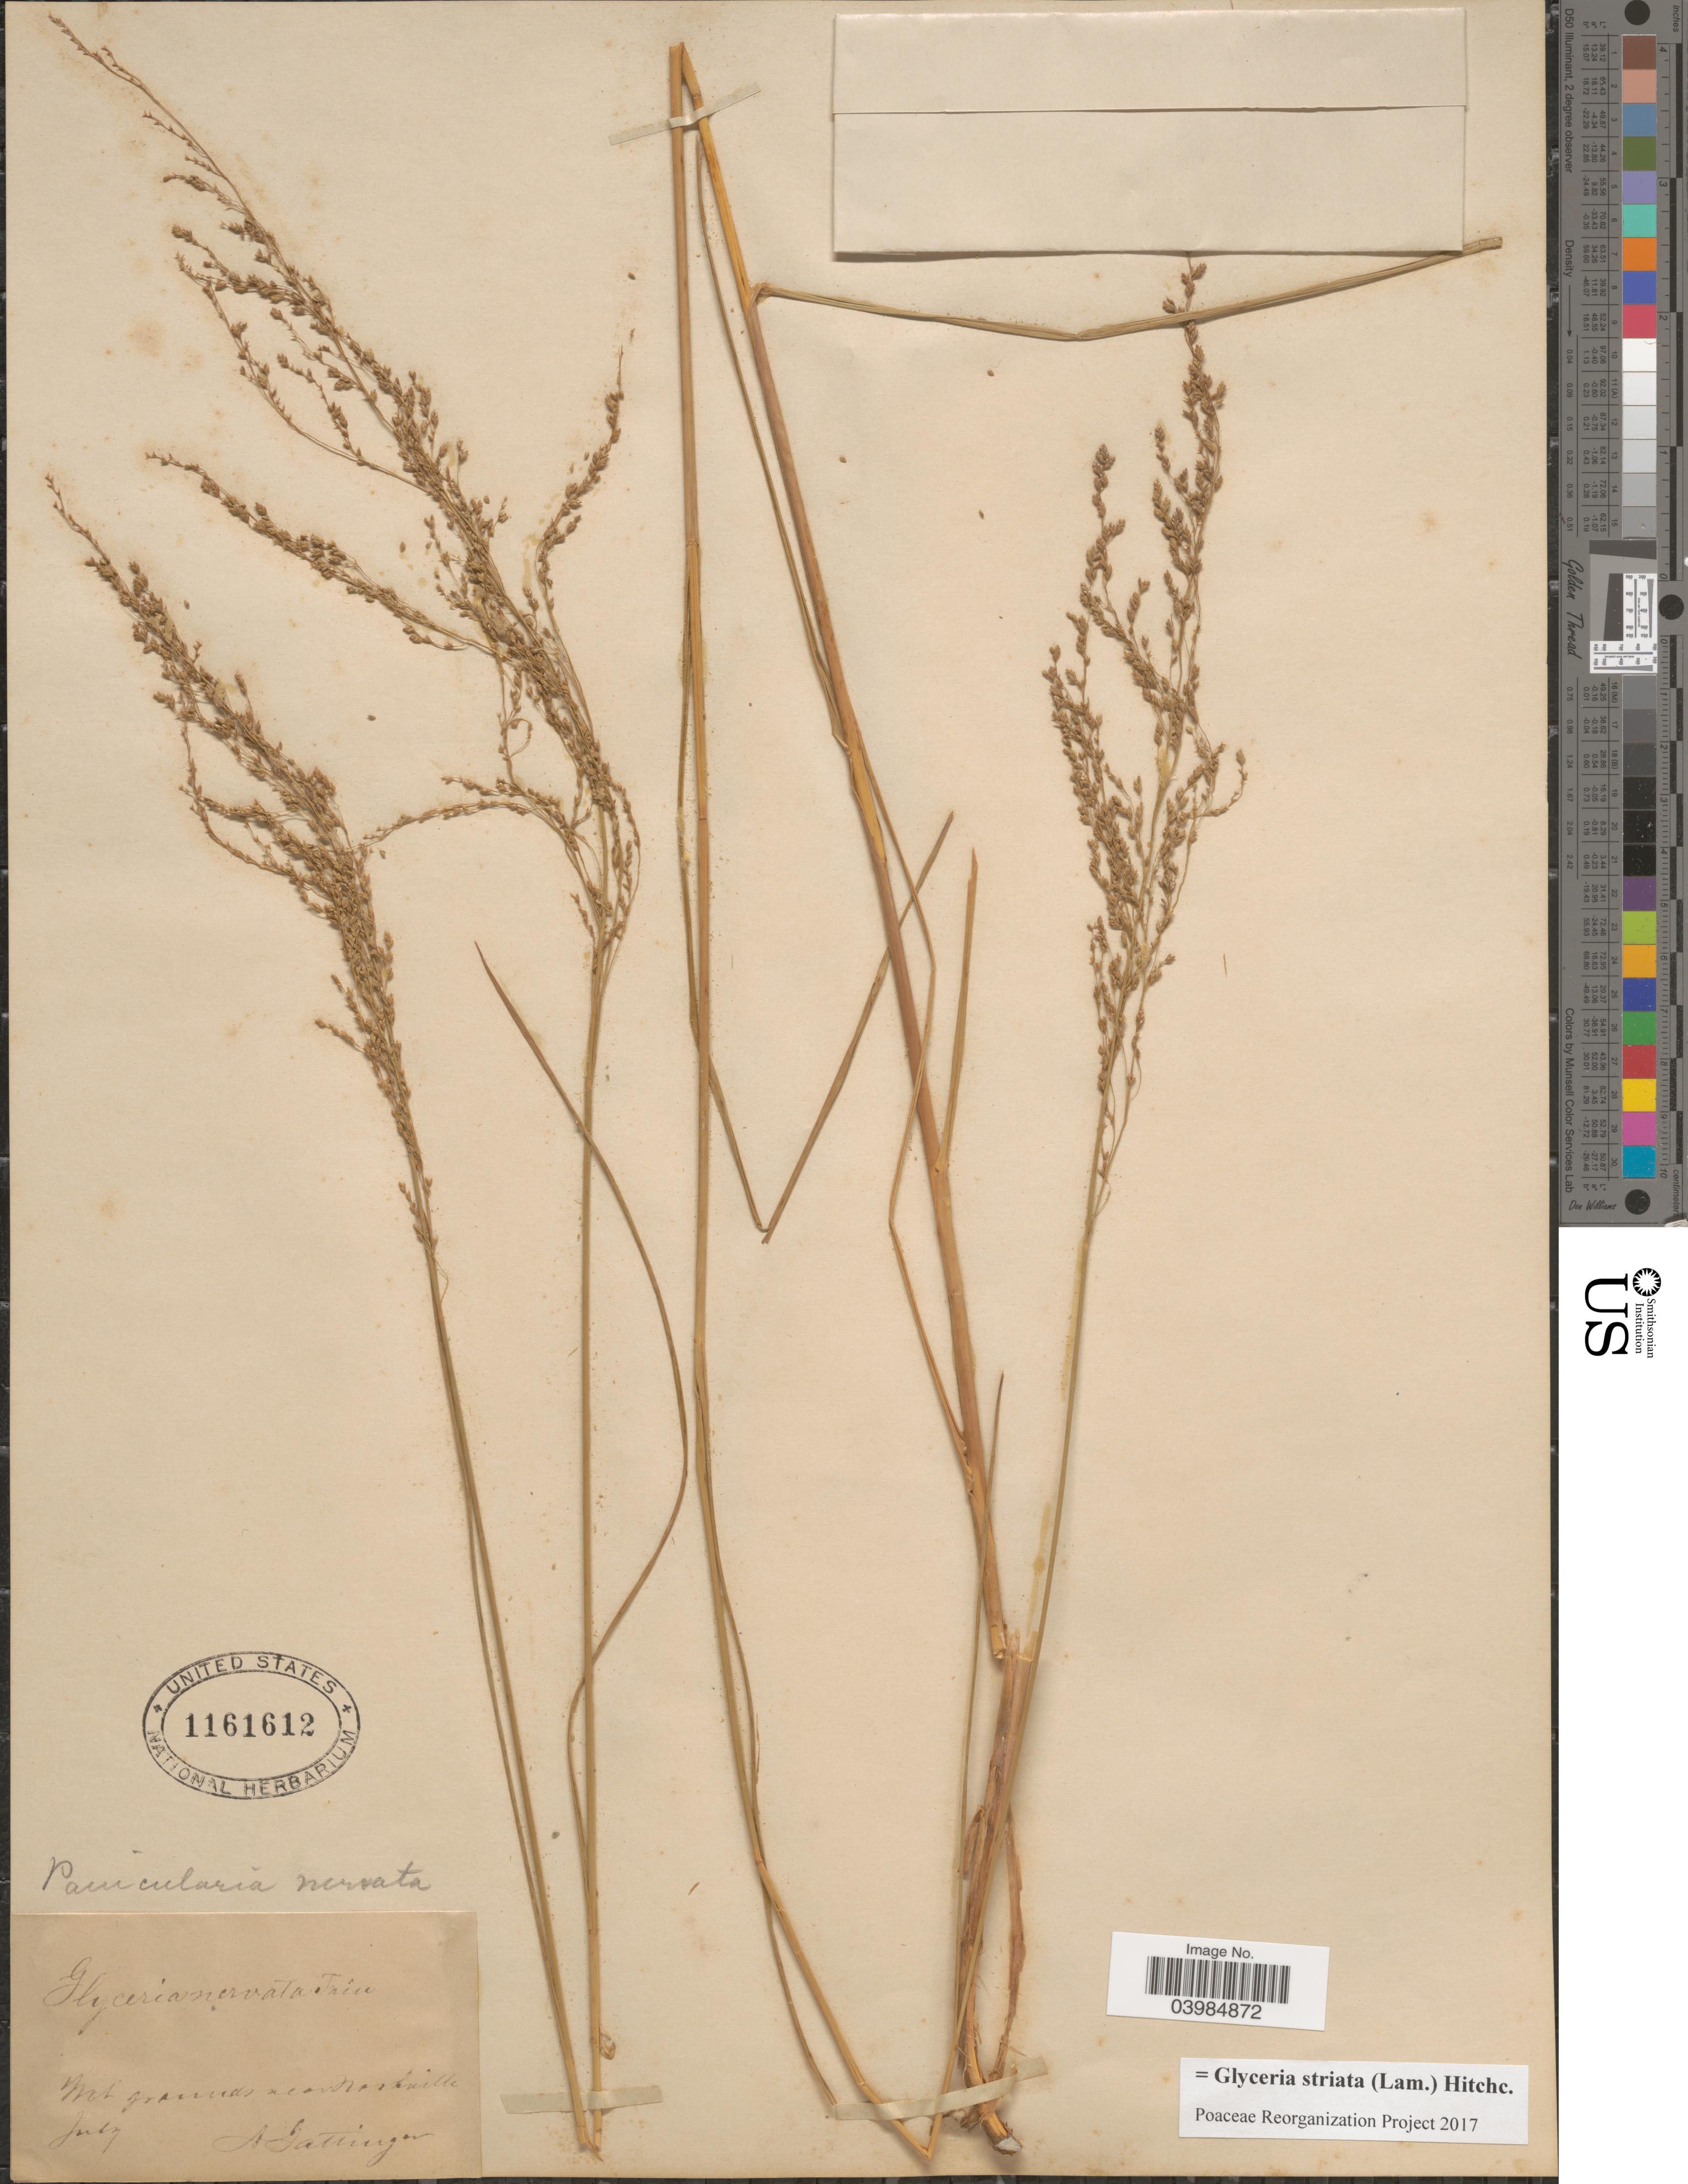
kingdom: Plantae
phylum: Tracheophyta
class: Liliopsida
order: Poales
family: Poaceae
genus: Glyceria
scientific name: Glyceria striata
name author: (Lam.) Hitchc.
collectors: A. Gattinger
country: United States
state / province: Tennessee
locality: Wet grounds near Nashville.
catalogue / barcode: US 1161612